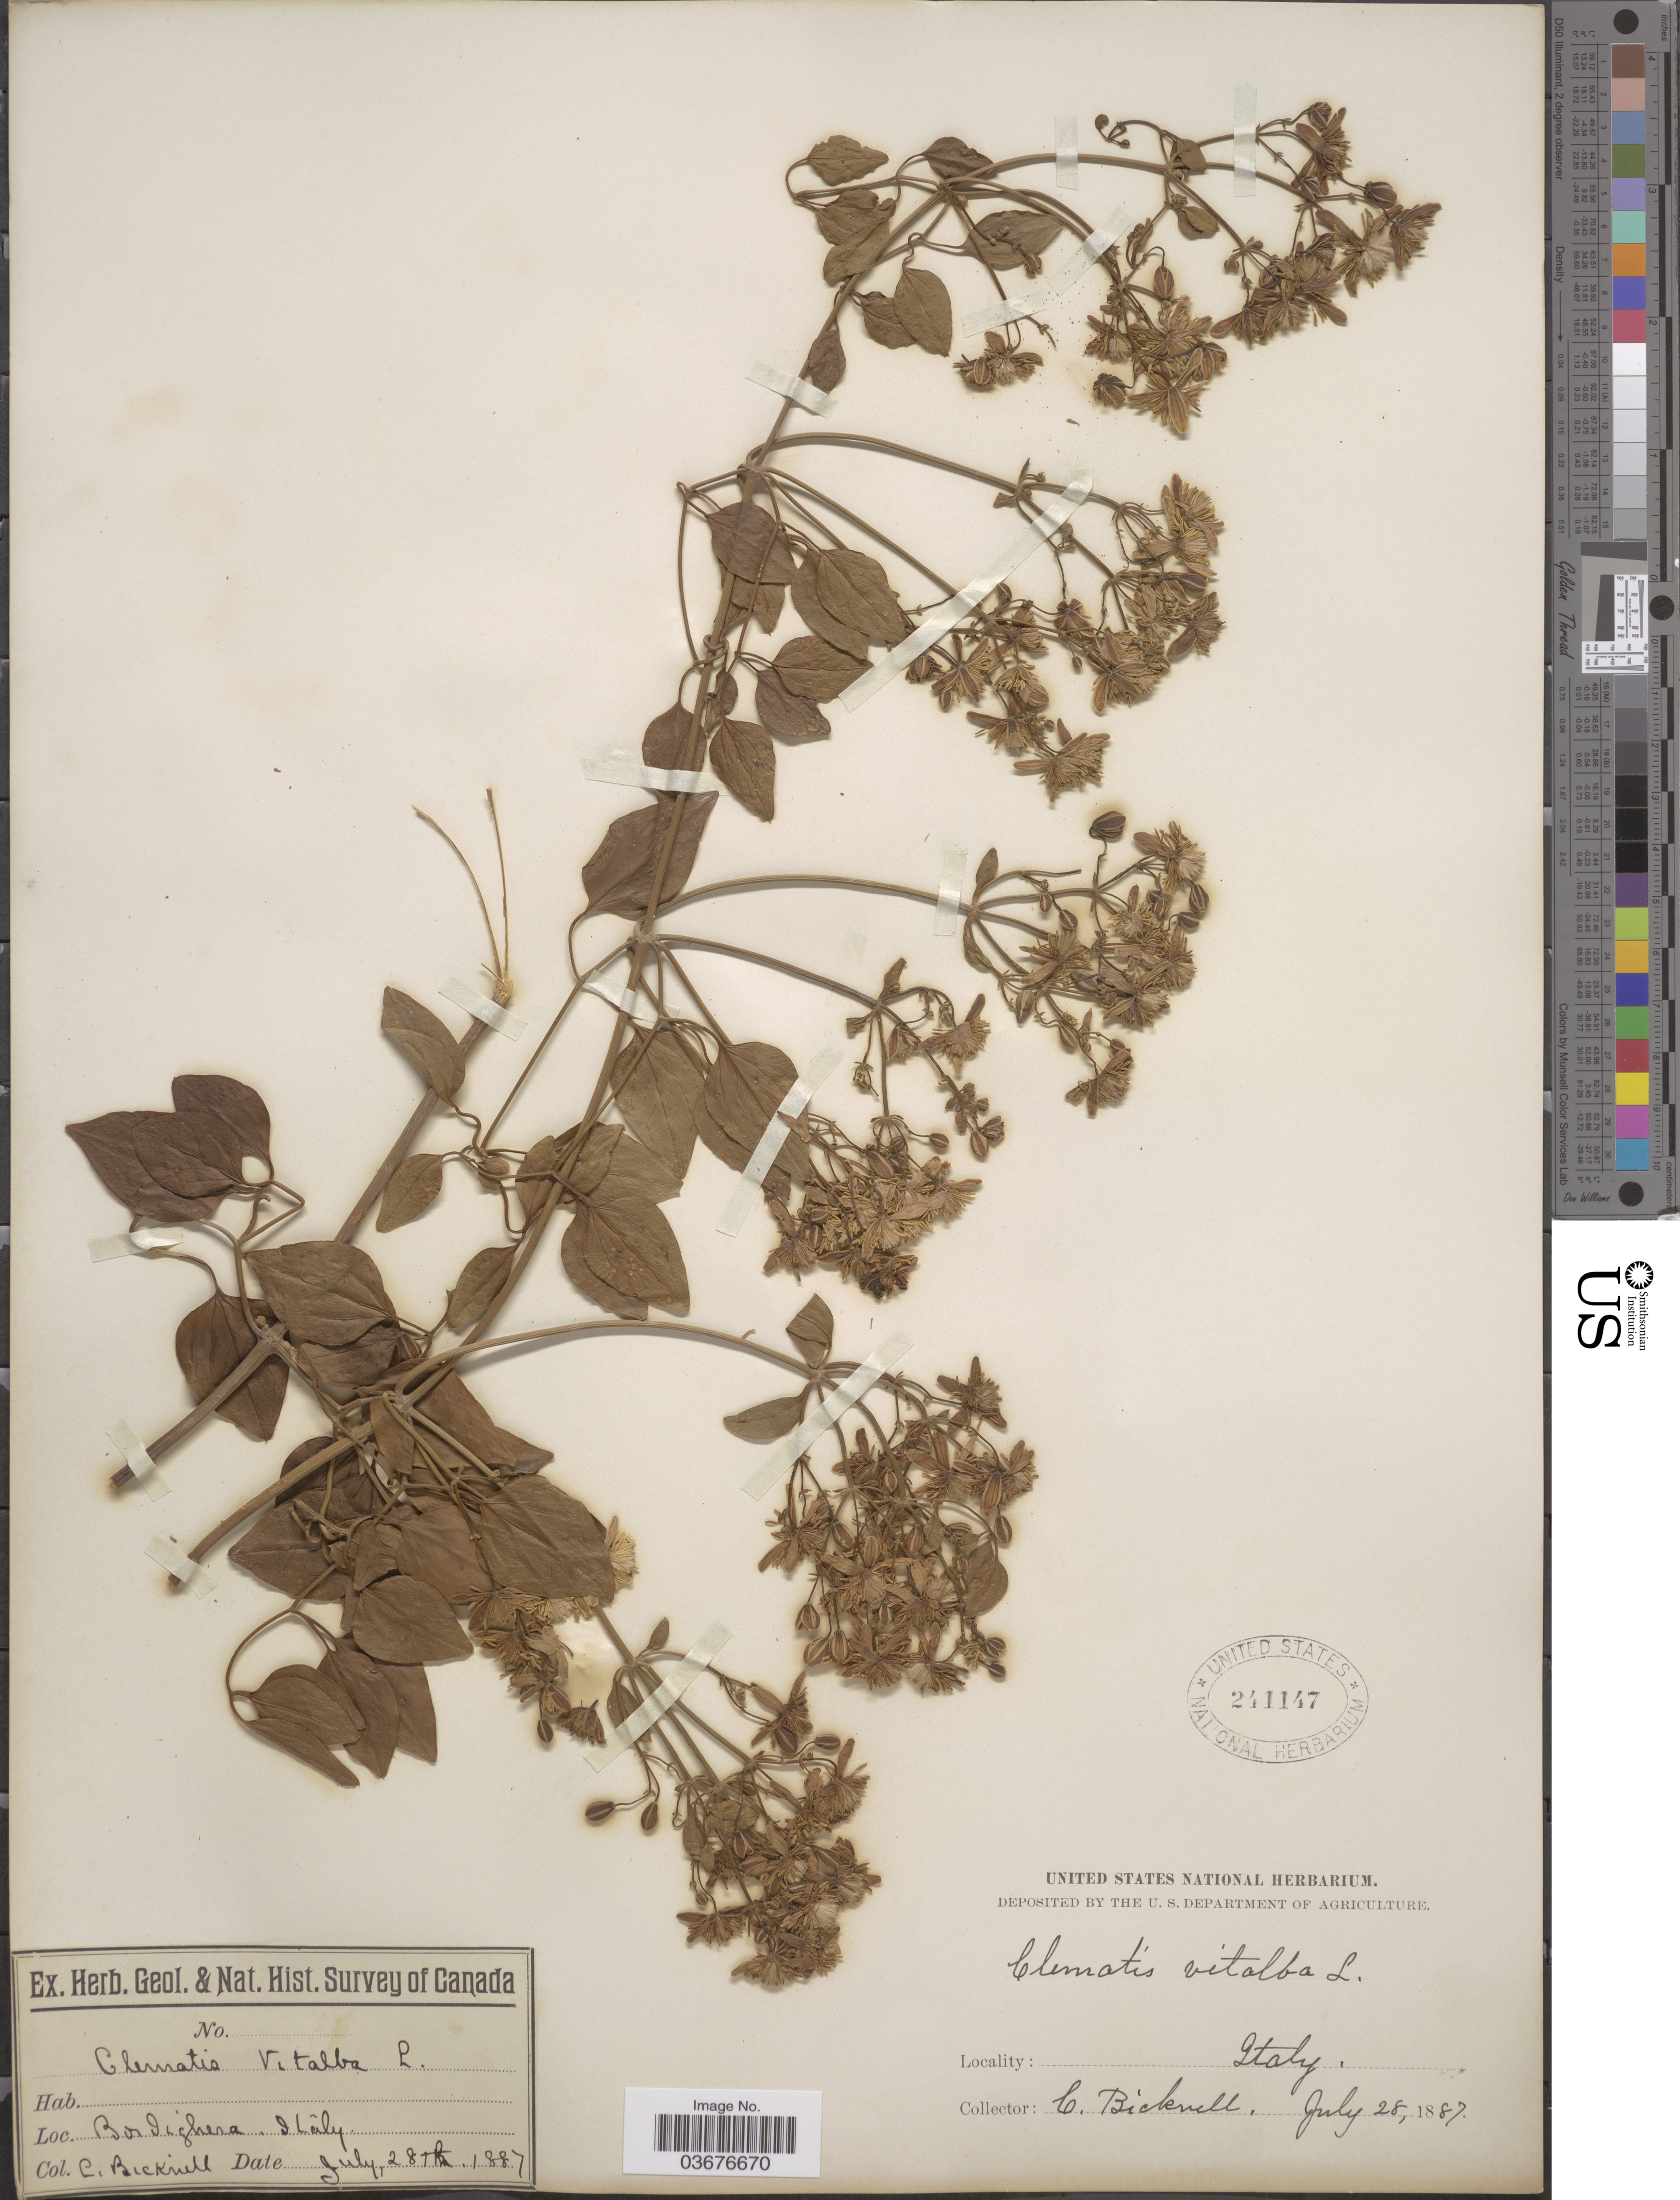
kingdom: Plantae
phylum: Tracheophyta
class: Magnoliopsida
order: Ranunculales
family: Ranunculaceae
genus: Clematis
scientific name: Clematis vitalba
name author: L.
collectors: C. Bicknell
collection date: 1887-07-28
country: Italy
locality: Bordighera.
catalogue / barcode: US 241147